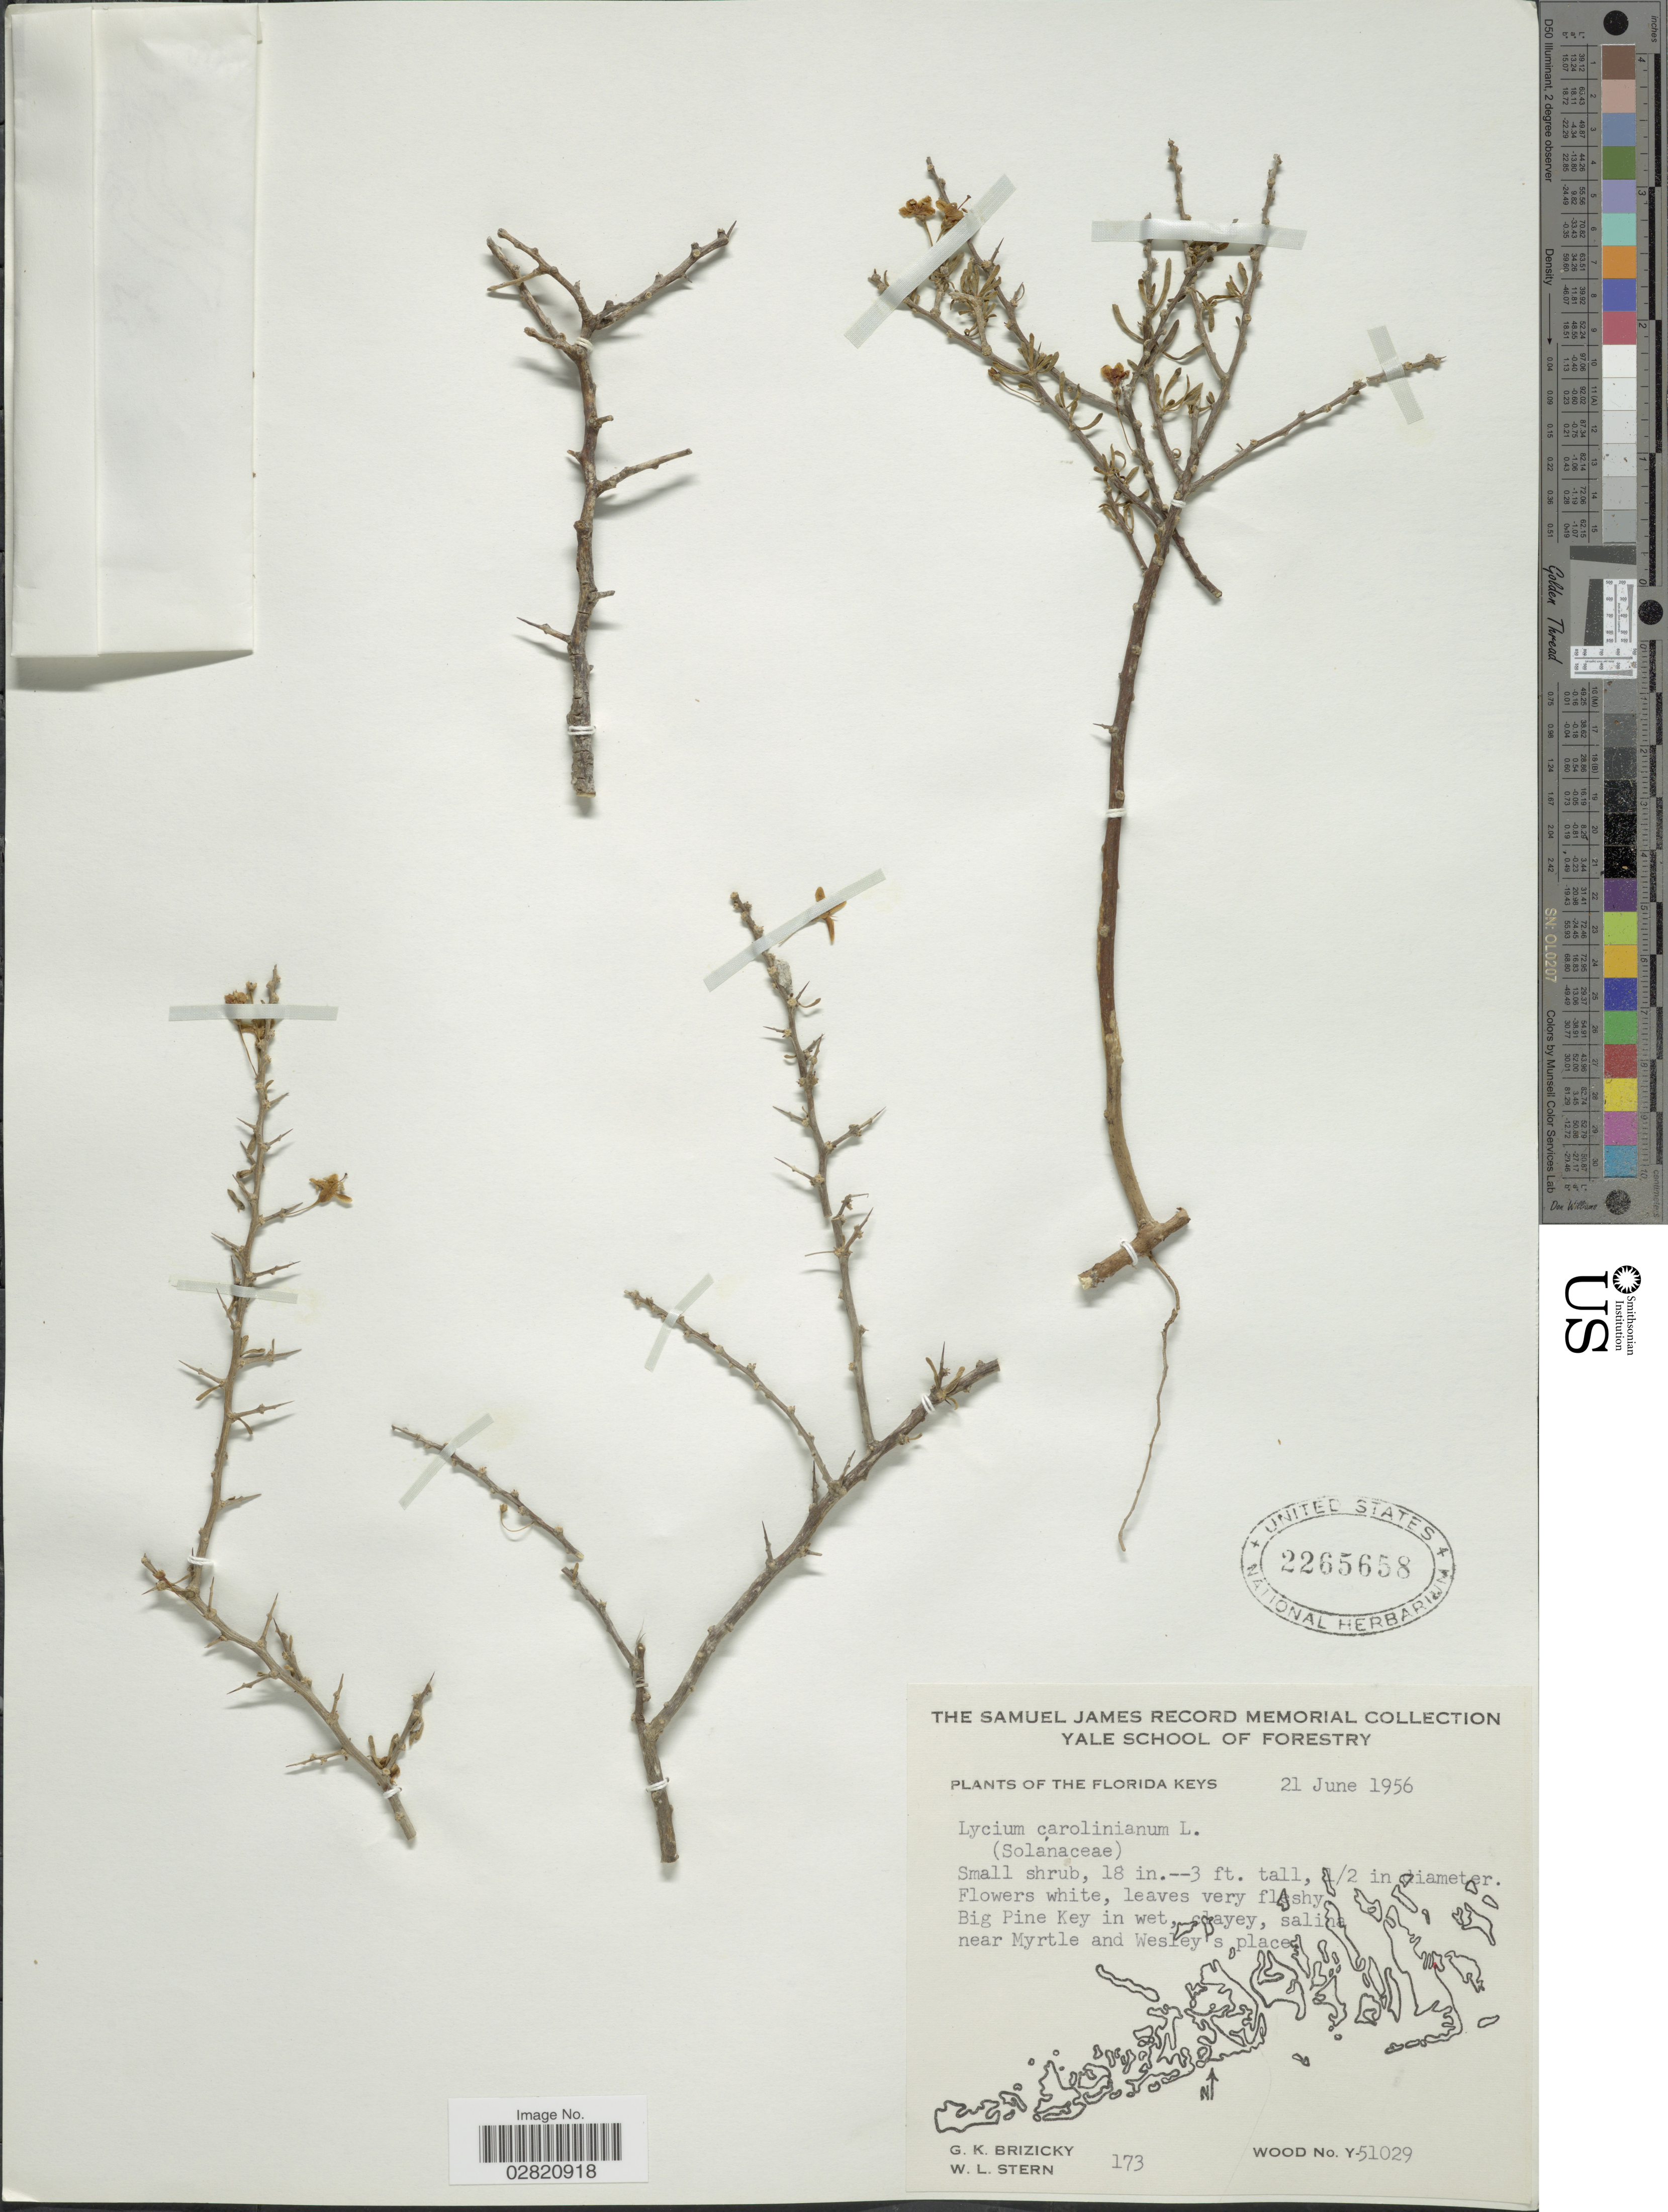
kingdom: Plantae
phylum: Tracheophyta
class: Magnoliopsida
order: Solanales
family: Solanaceae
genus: Lycium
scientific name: Lycium carolinianum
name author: Walter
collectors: G. K. Brizicky & W. L. Stern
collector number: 173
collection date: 1956-06-21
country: United States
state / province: Florida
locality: The Florida Keys, Big Pine Key, near Myrtle and Wesley's place.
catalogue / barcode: US 2265658